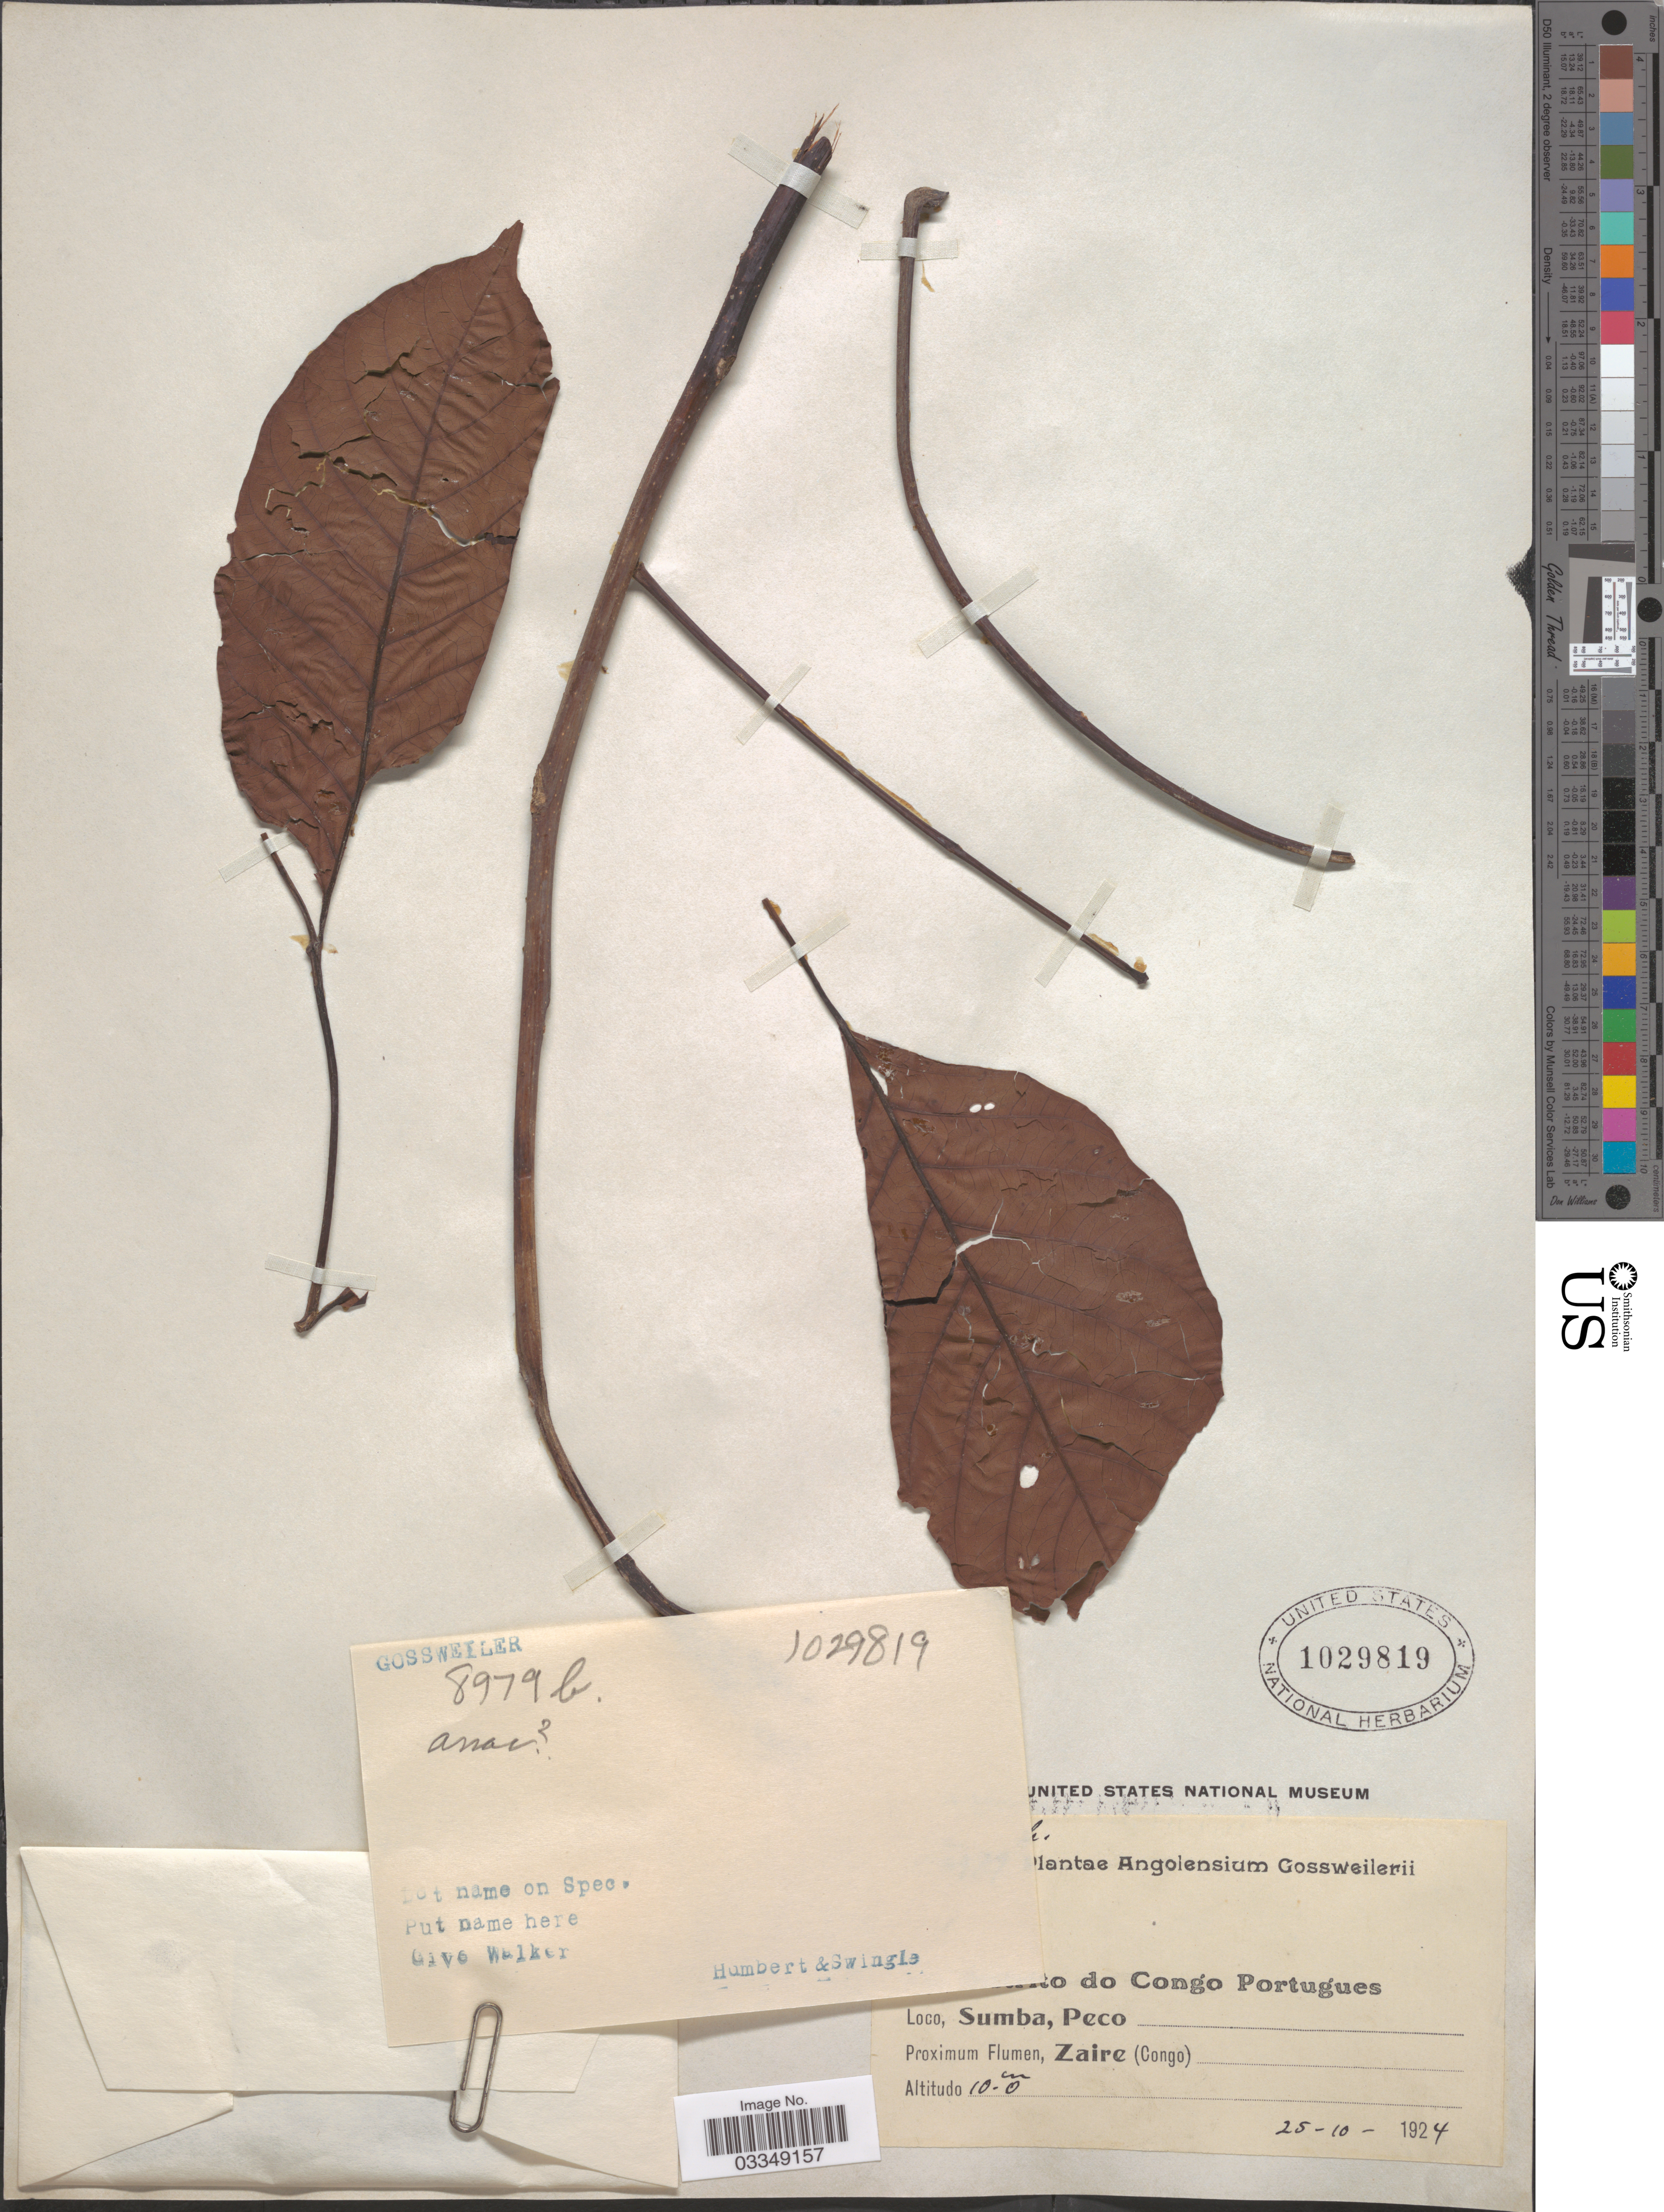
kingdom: Plantae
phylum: Tracheophyta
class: Magnoliopsida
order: Sapindales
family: Anacardiaceae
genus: Lannea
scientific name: Lannea welwitschii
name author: (Hiern) Engl.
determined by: Mitchell, John D.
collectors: -. Gossweiler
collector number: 8979b?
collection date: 1924-10-25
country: Angola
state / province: Zaire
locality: [illegible text] do Congo Portugues. Sumba, Peco.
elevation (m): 0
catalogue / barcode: US 1029819